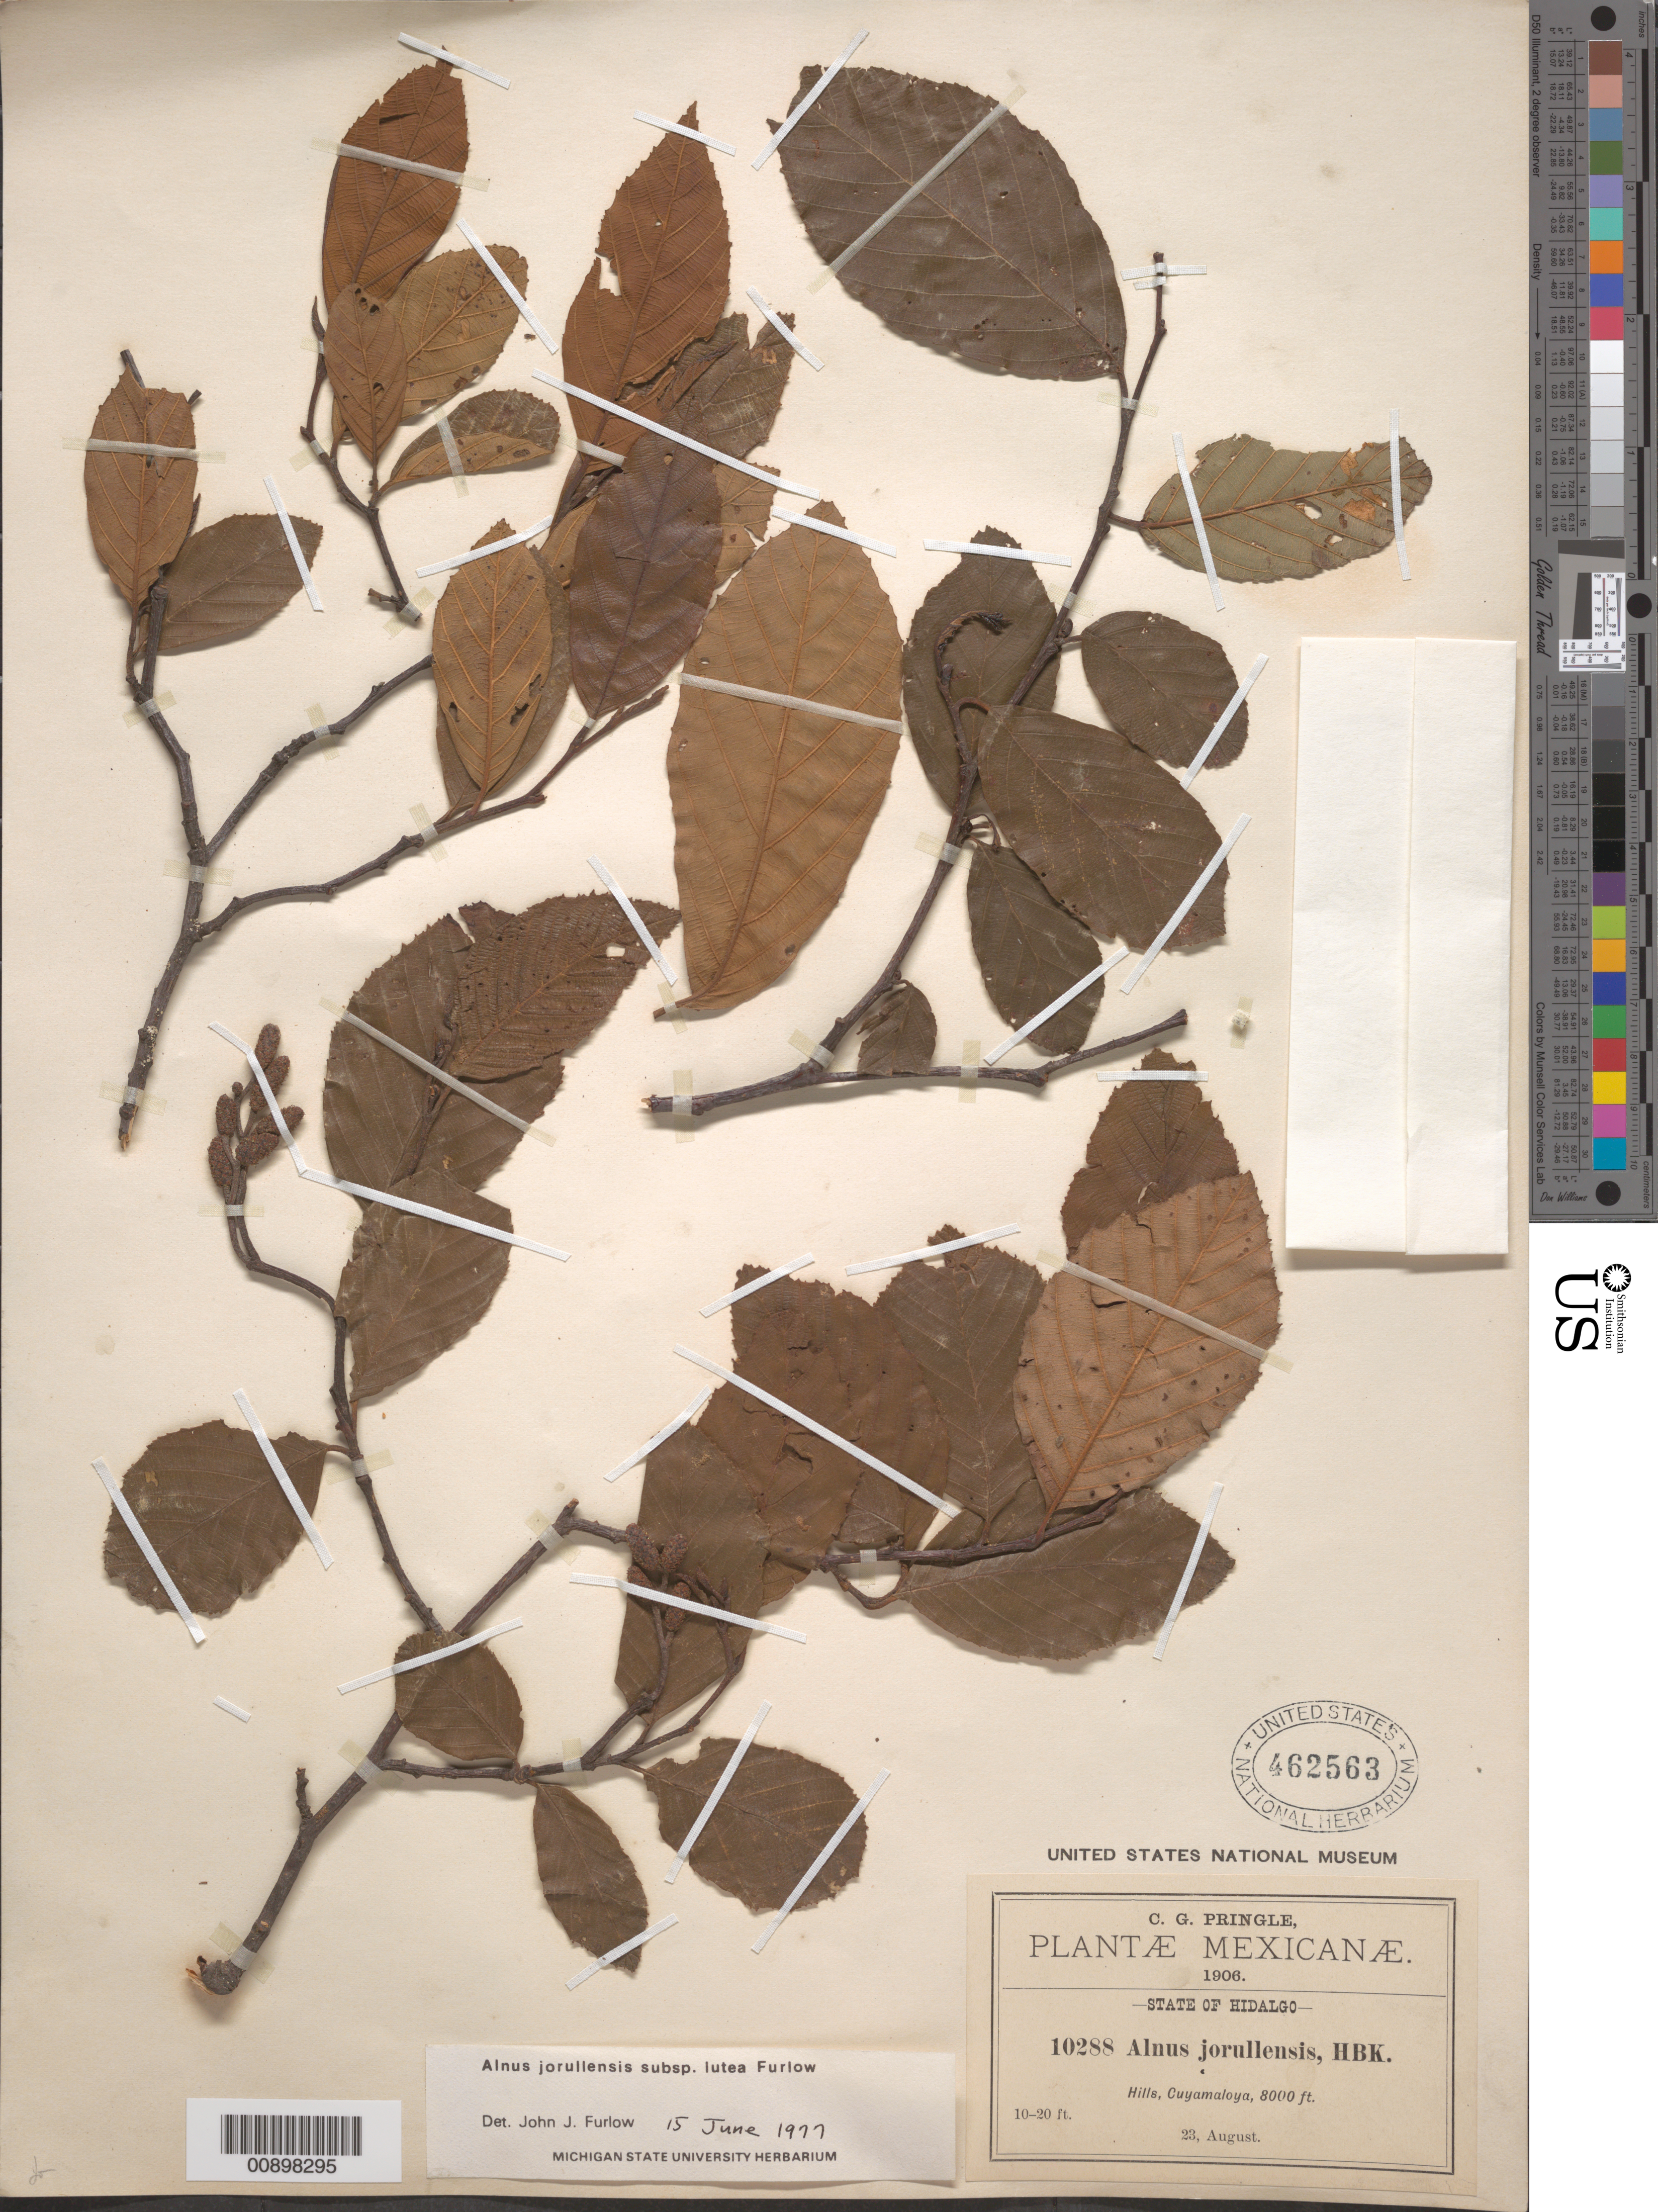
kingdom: Plantae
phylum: Tracheophyta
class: Magnoliopsida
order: Fagales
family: Betulaceae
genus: Alnus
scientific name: Alnus jorullensis subsp. lutea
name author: Furlow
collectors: C. G. Pringle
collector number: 10288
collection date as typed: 23 Aug 1906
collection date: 1906-08-23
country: Mexico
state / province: Hidalgo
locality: Cuyamaloya, State of Hidalgo.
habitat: Hills.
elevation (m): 2438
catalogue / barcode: US 462563